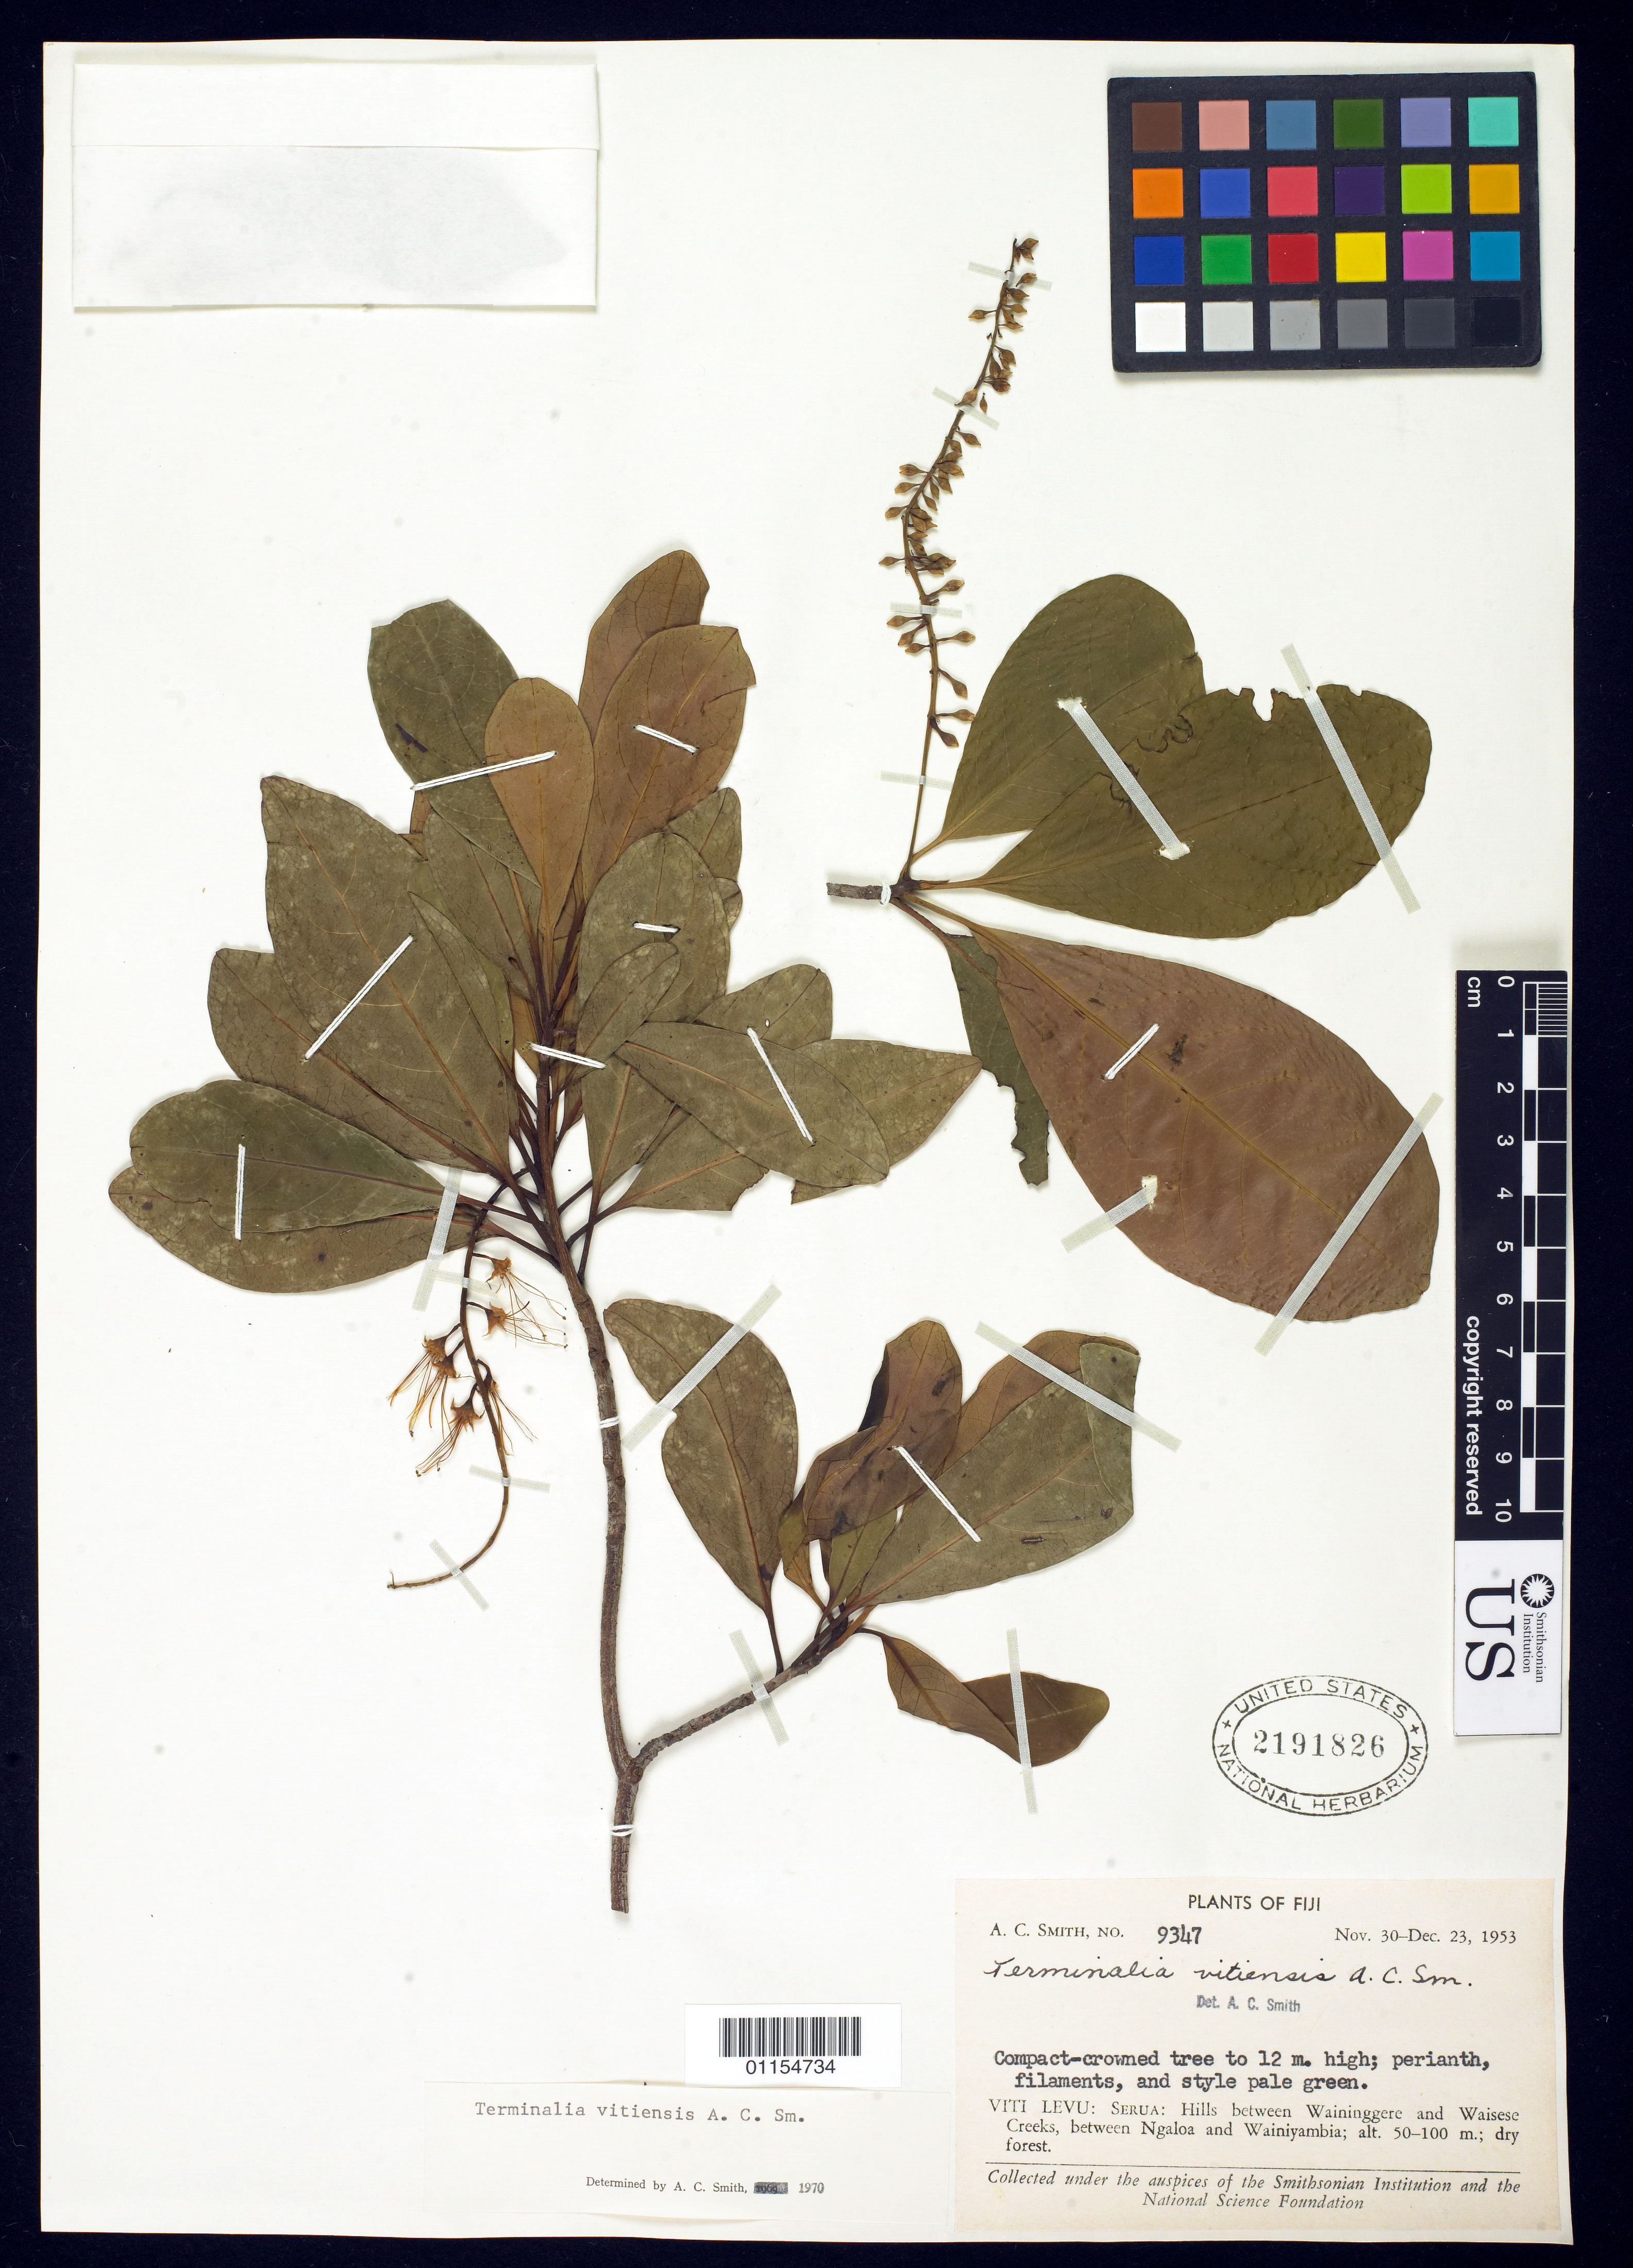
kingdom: Plantae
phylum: Tracheophyta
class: Magnoliopsida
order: Myrtales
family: Combretaceae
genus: Terminalia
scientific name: Terminalia vitiensis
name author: A.C. Sm.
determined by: Smith, A. C.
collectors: A. C. Smith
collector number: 9347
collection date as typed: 30 Nov 1953 to 23 Dec 1953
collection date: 1953-11-30/1953-12-23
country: Fiji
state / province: Central Division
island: Viti Levu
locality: Serua Prov.; hills between waininggere and waisese creeks, between ngaloa and wainiyambia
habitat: dry forest.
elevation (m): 50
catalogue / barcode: US 2191826